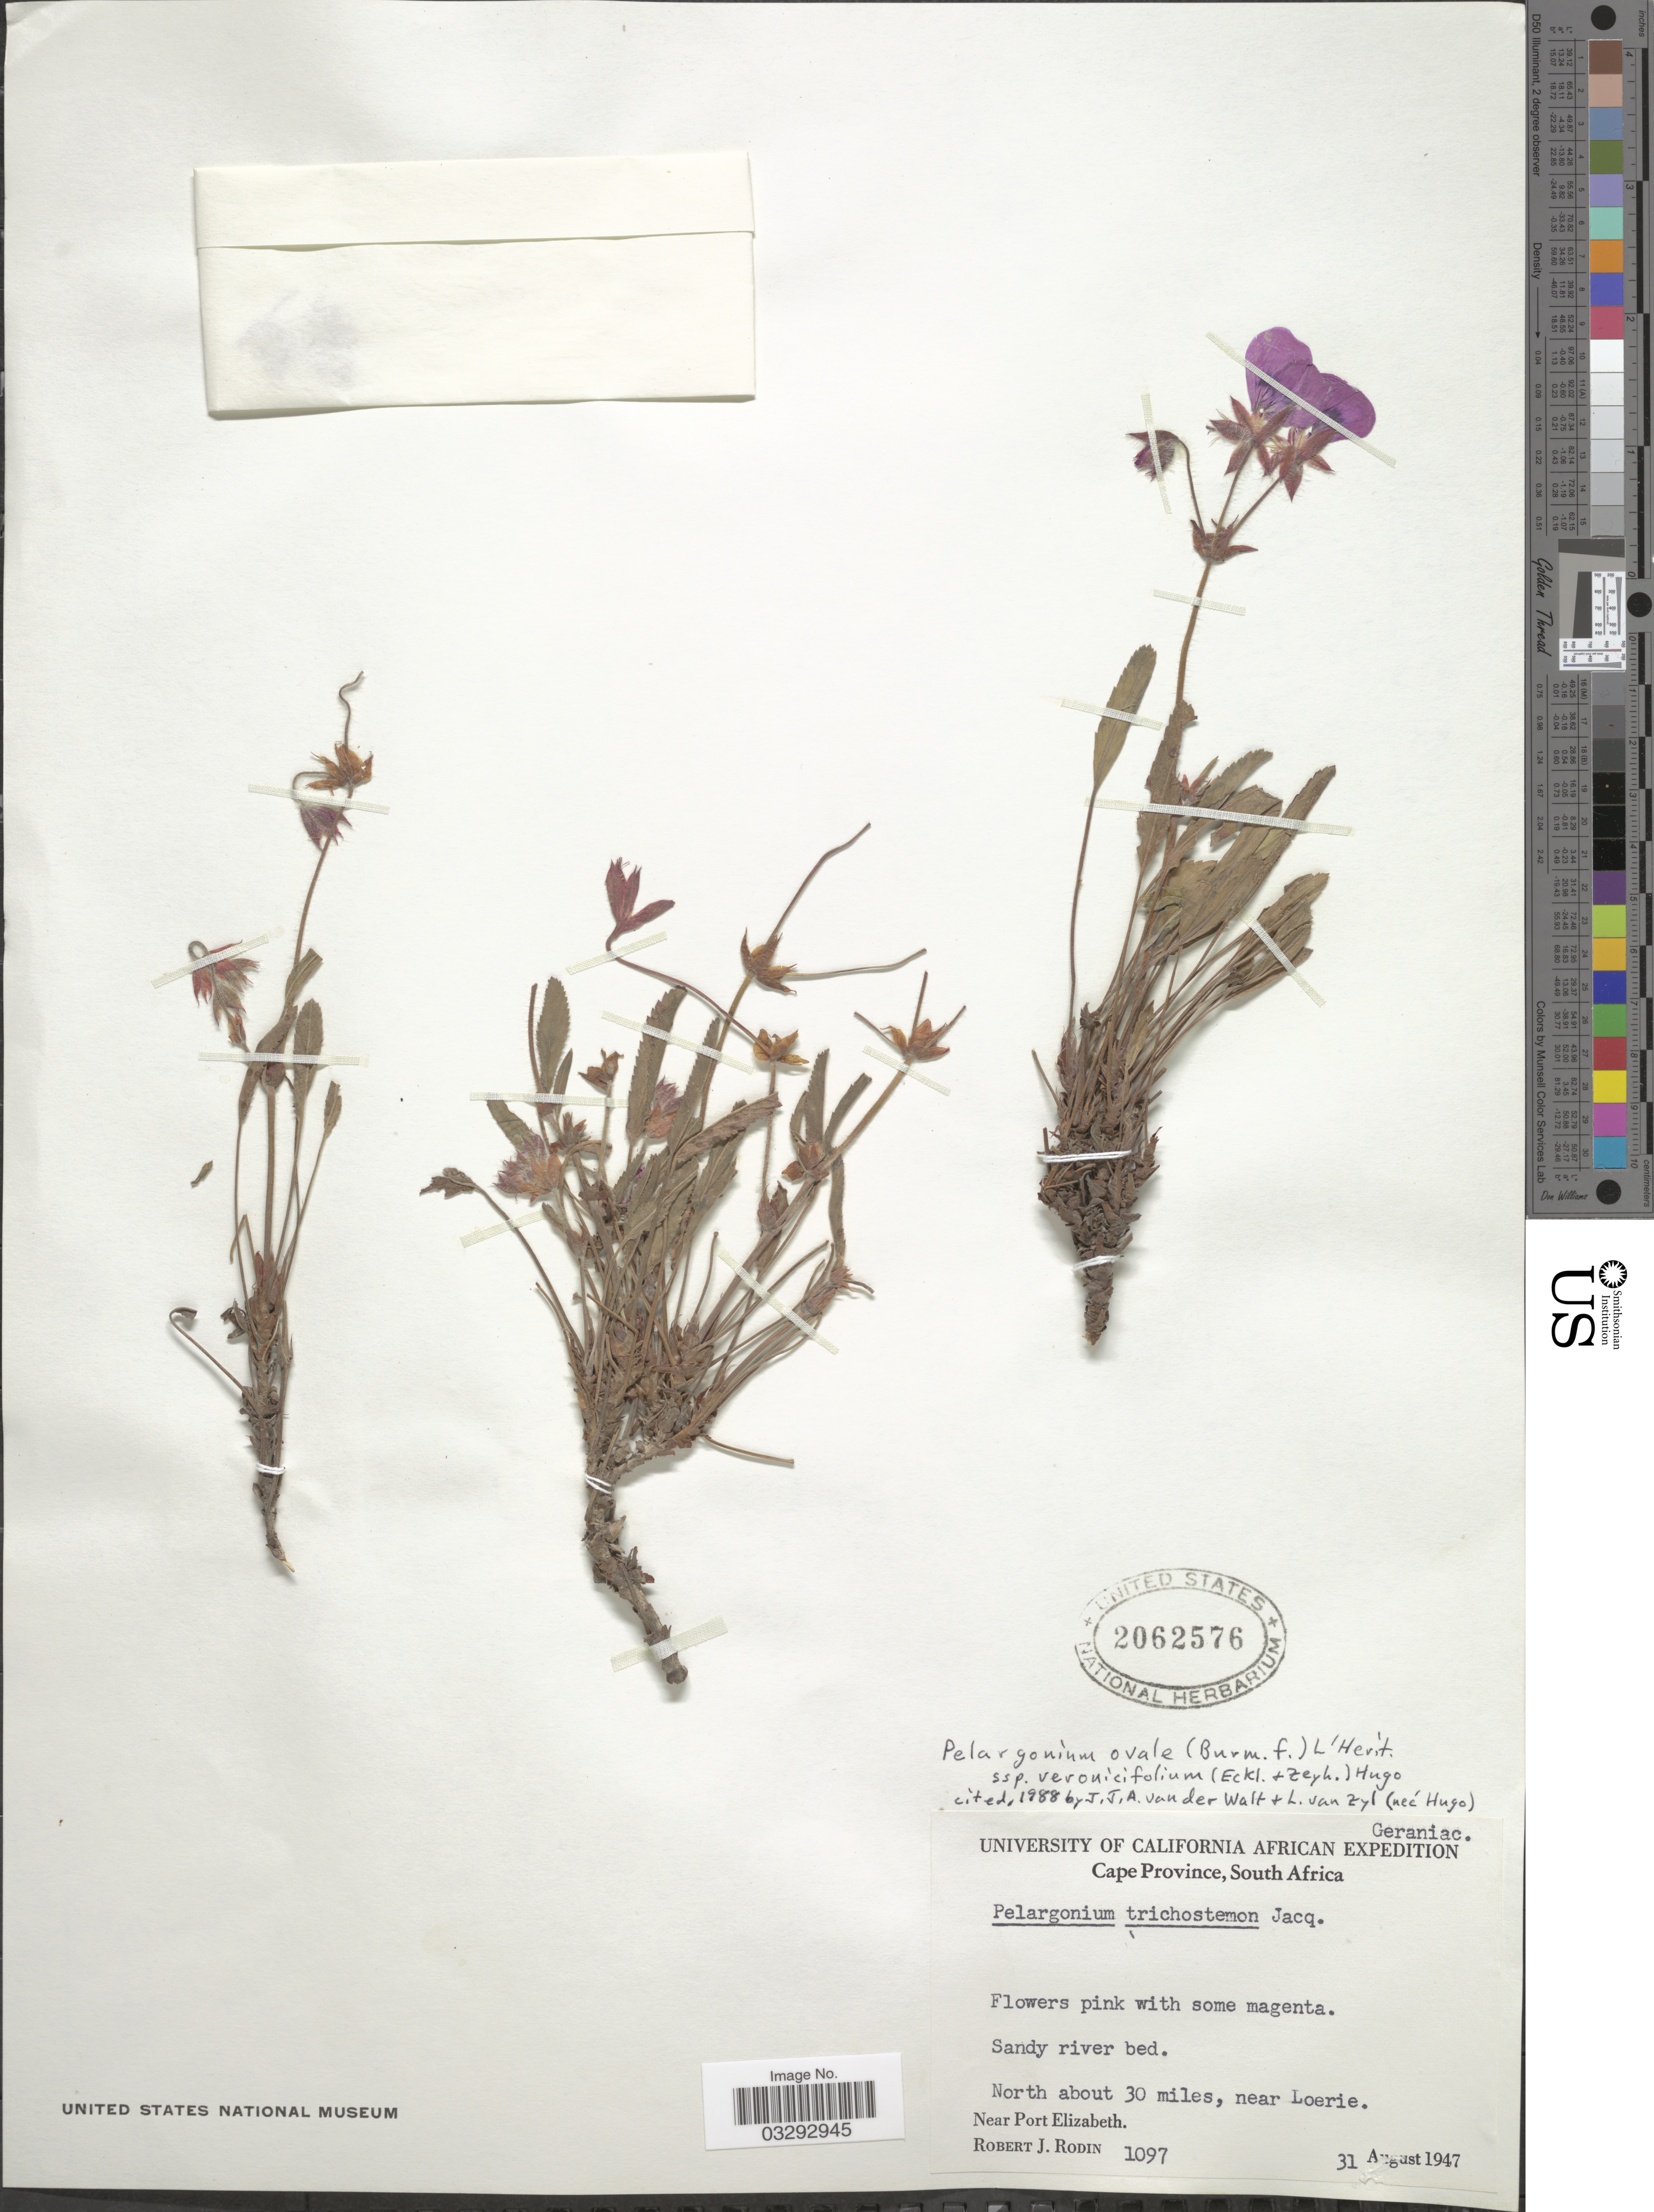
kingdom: Plantae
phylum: Tracheophyta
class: Magnoliopsida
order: Geraniales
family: Geraniaceae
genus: Pelargonium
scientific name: Pelargonium ovale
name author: (Burm. f.) L'Hér.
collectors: R. J. Rodin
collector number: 1097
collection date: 1947-08-31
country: South Africa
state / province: Eastern Cape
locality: North about 30 miles, near Loerie, Near Port Elizabeth.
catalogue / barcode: US 2062576